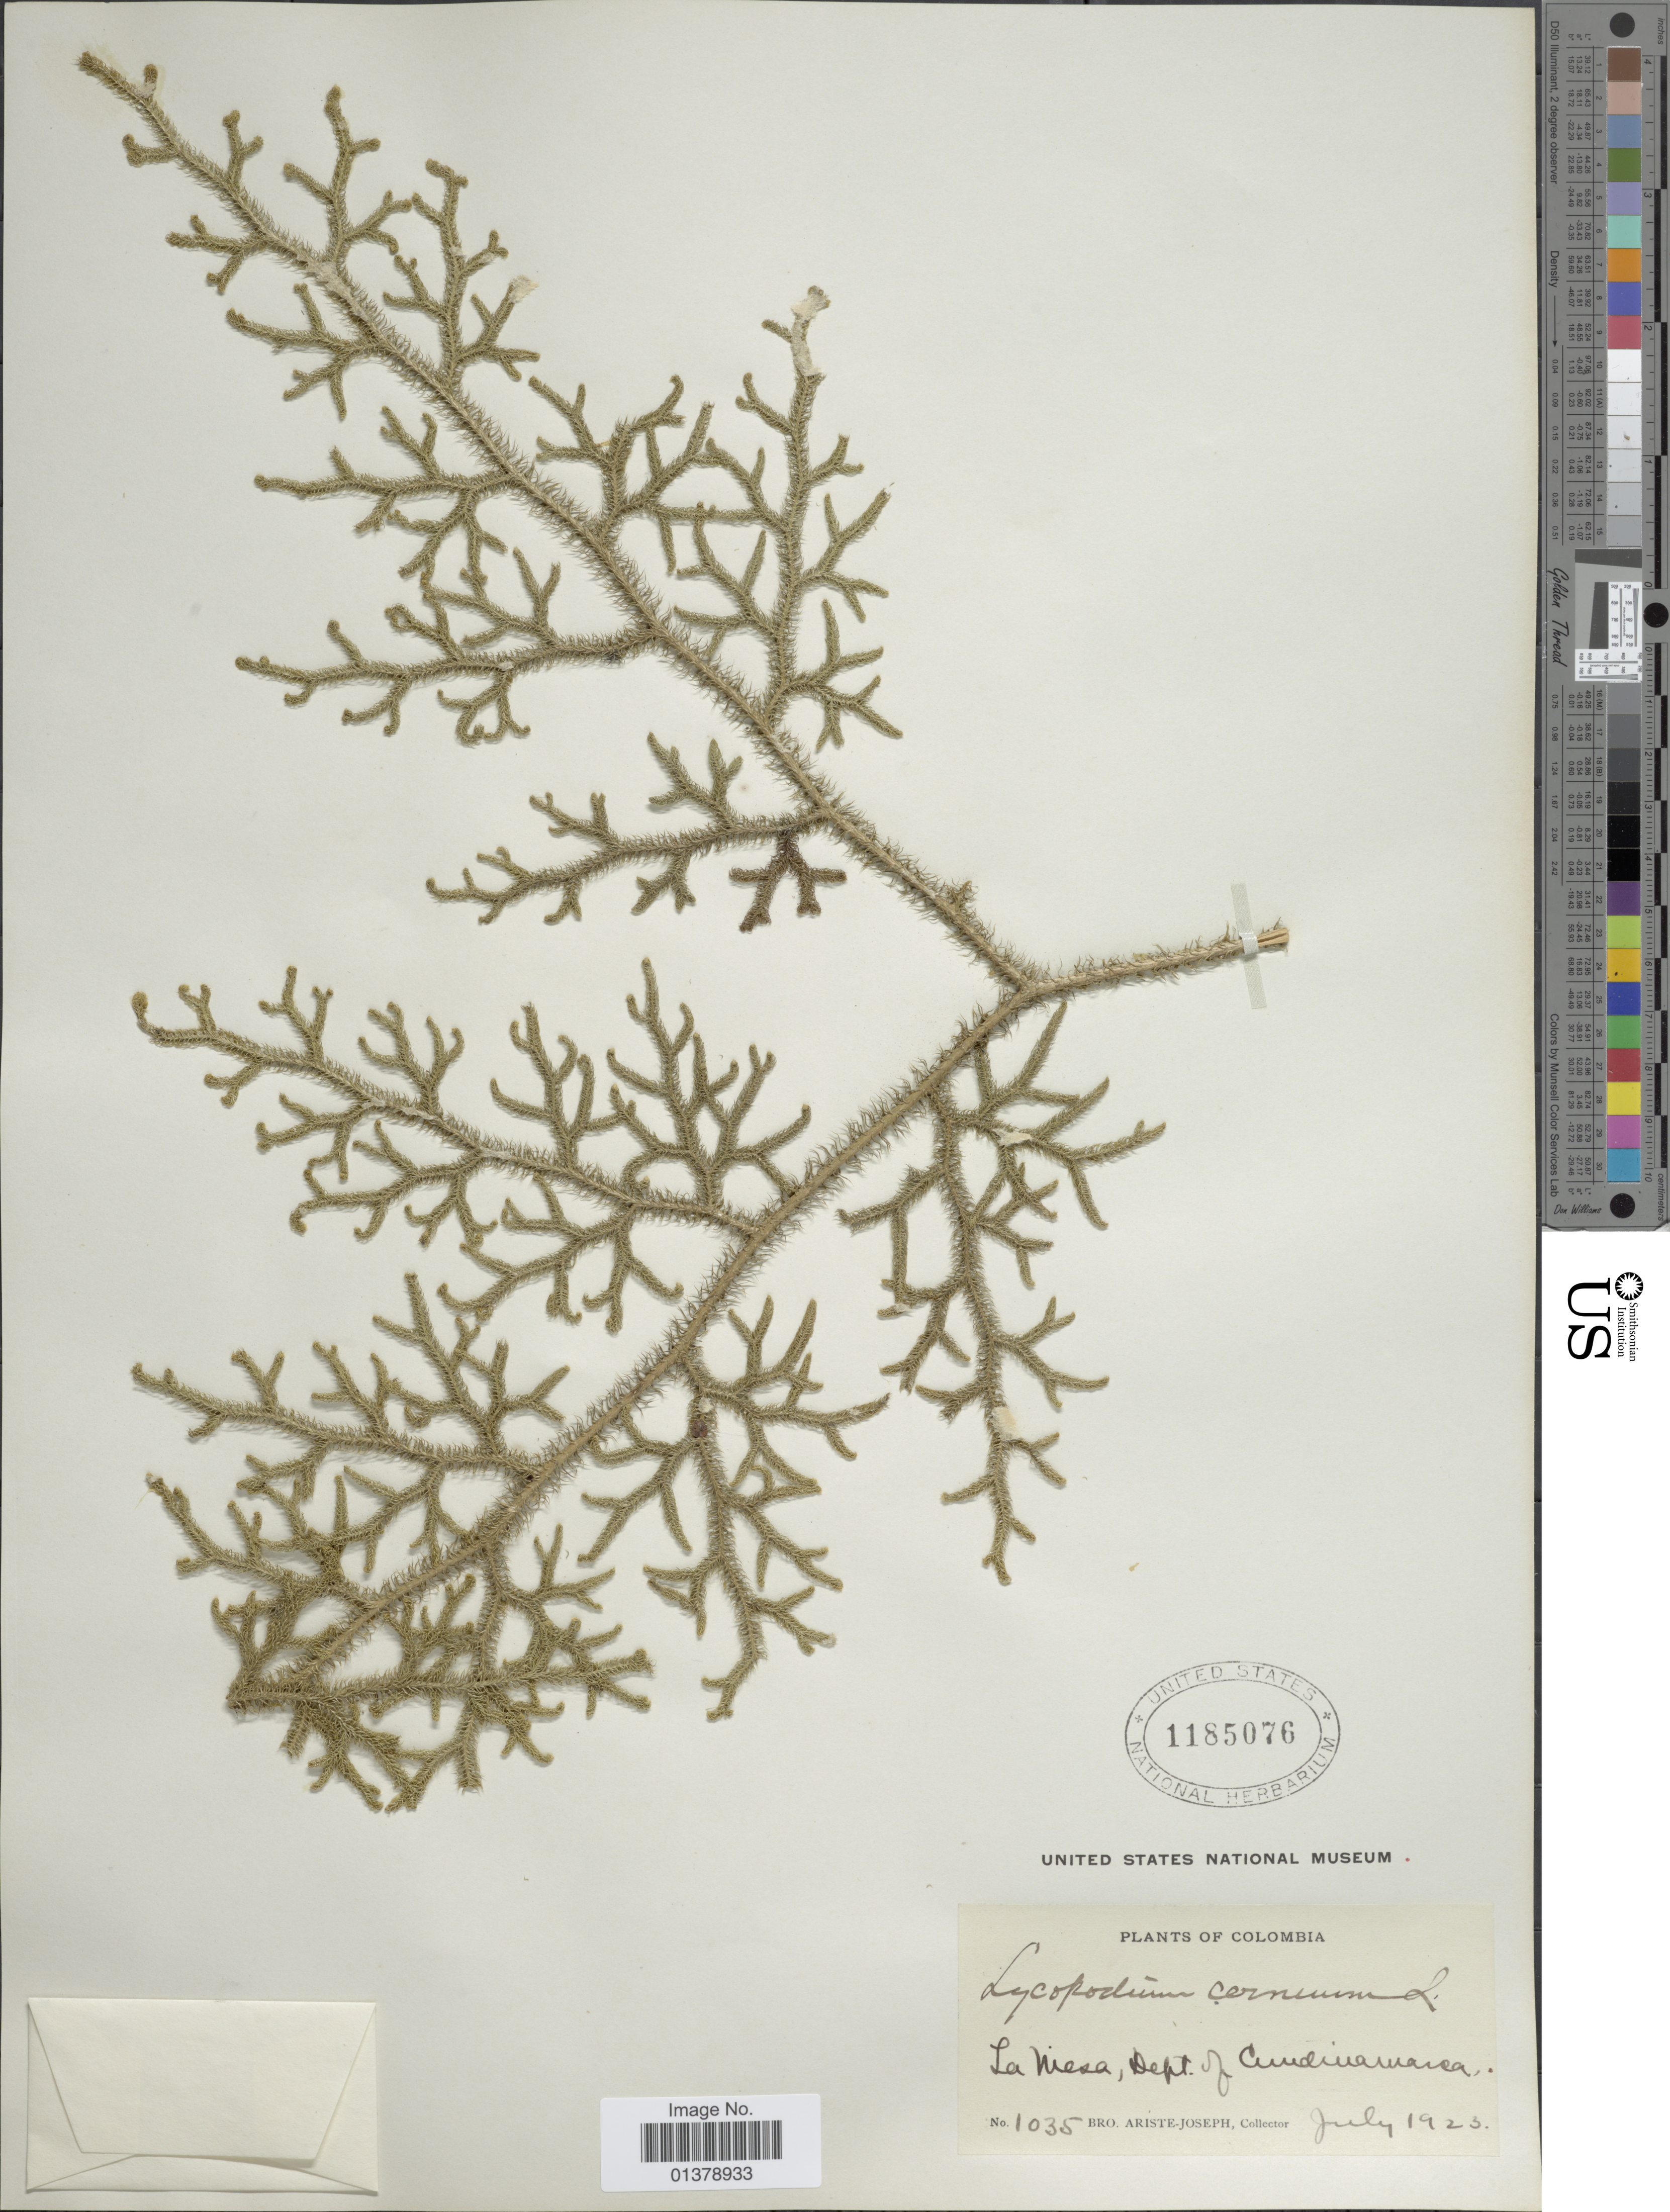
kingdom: Plantae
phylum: Tracheophyta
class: Lycopodiopsida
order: Lycopodiales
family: Lycopodiaceae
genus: Palhinhaea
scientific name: Palhinhaea cernua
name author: (L.) Vasc. & Franco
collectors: Bro. Ariste-Joseph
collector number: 1035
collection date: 1923-07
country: Colombia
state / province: Cundinamarca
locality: La Mesa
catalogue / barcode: US 1185076